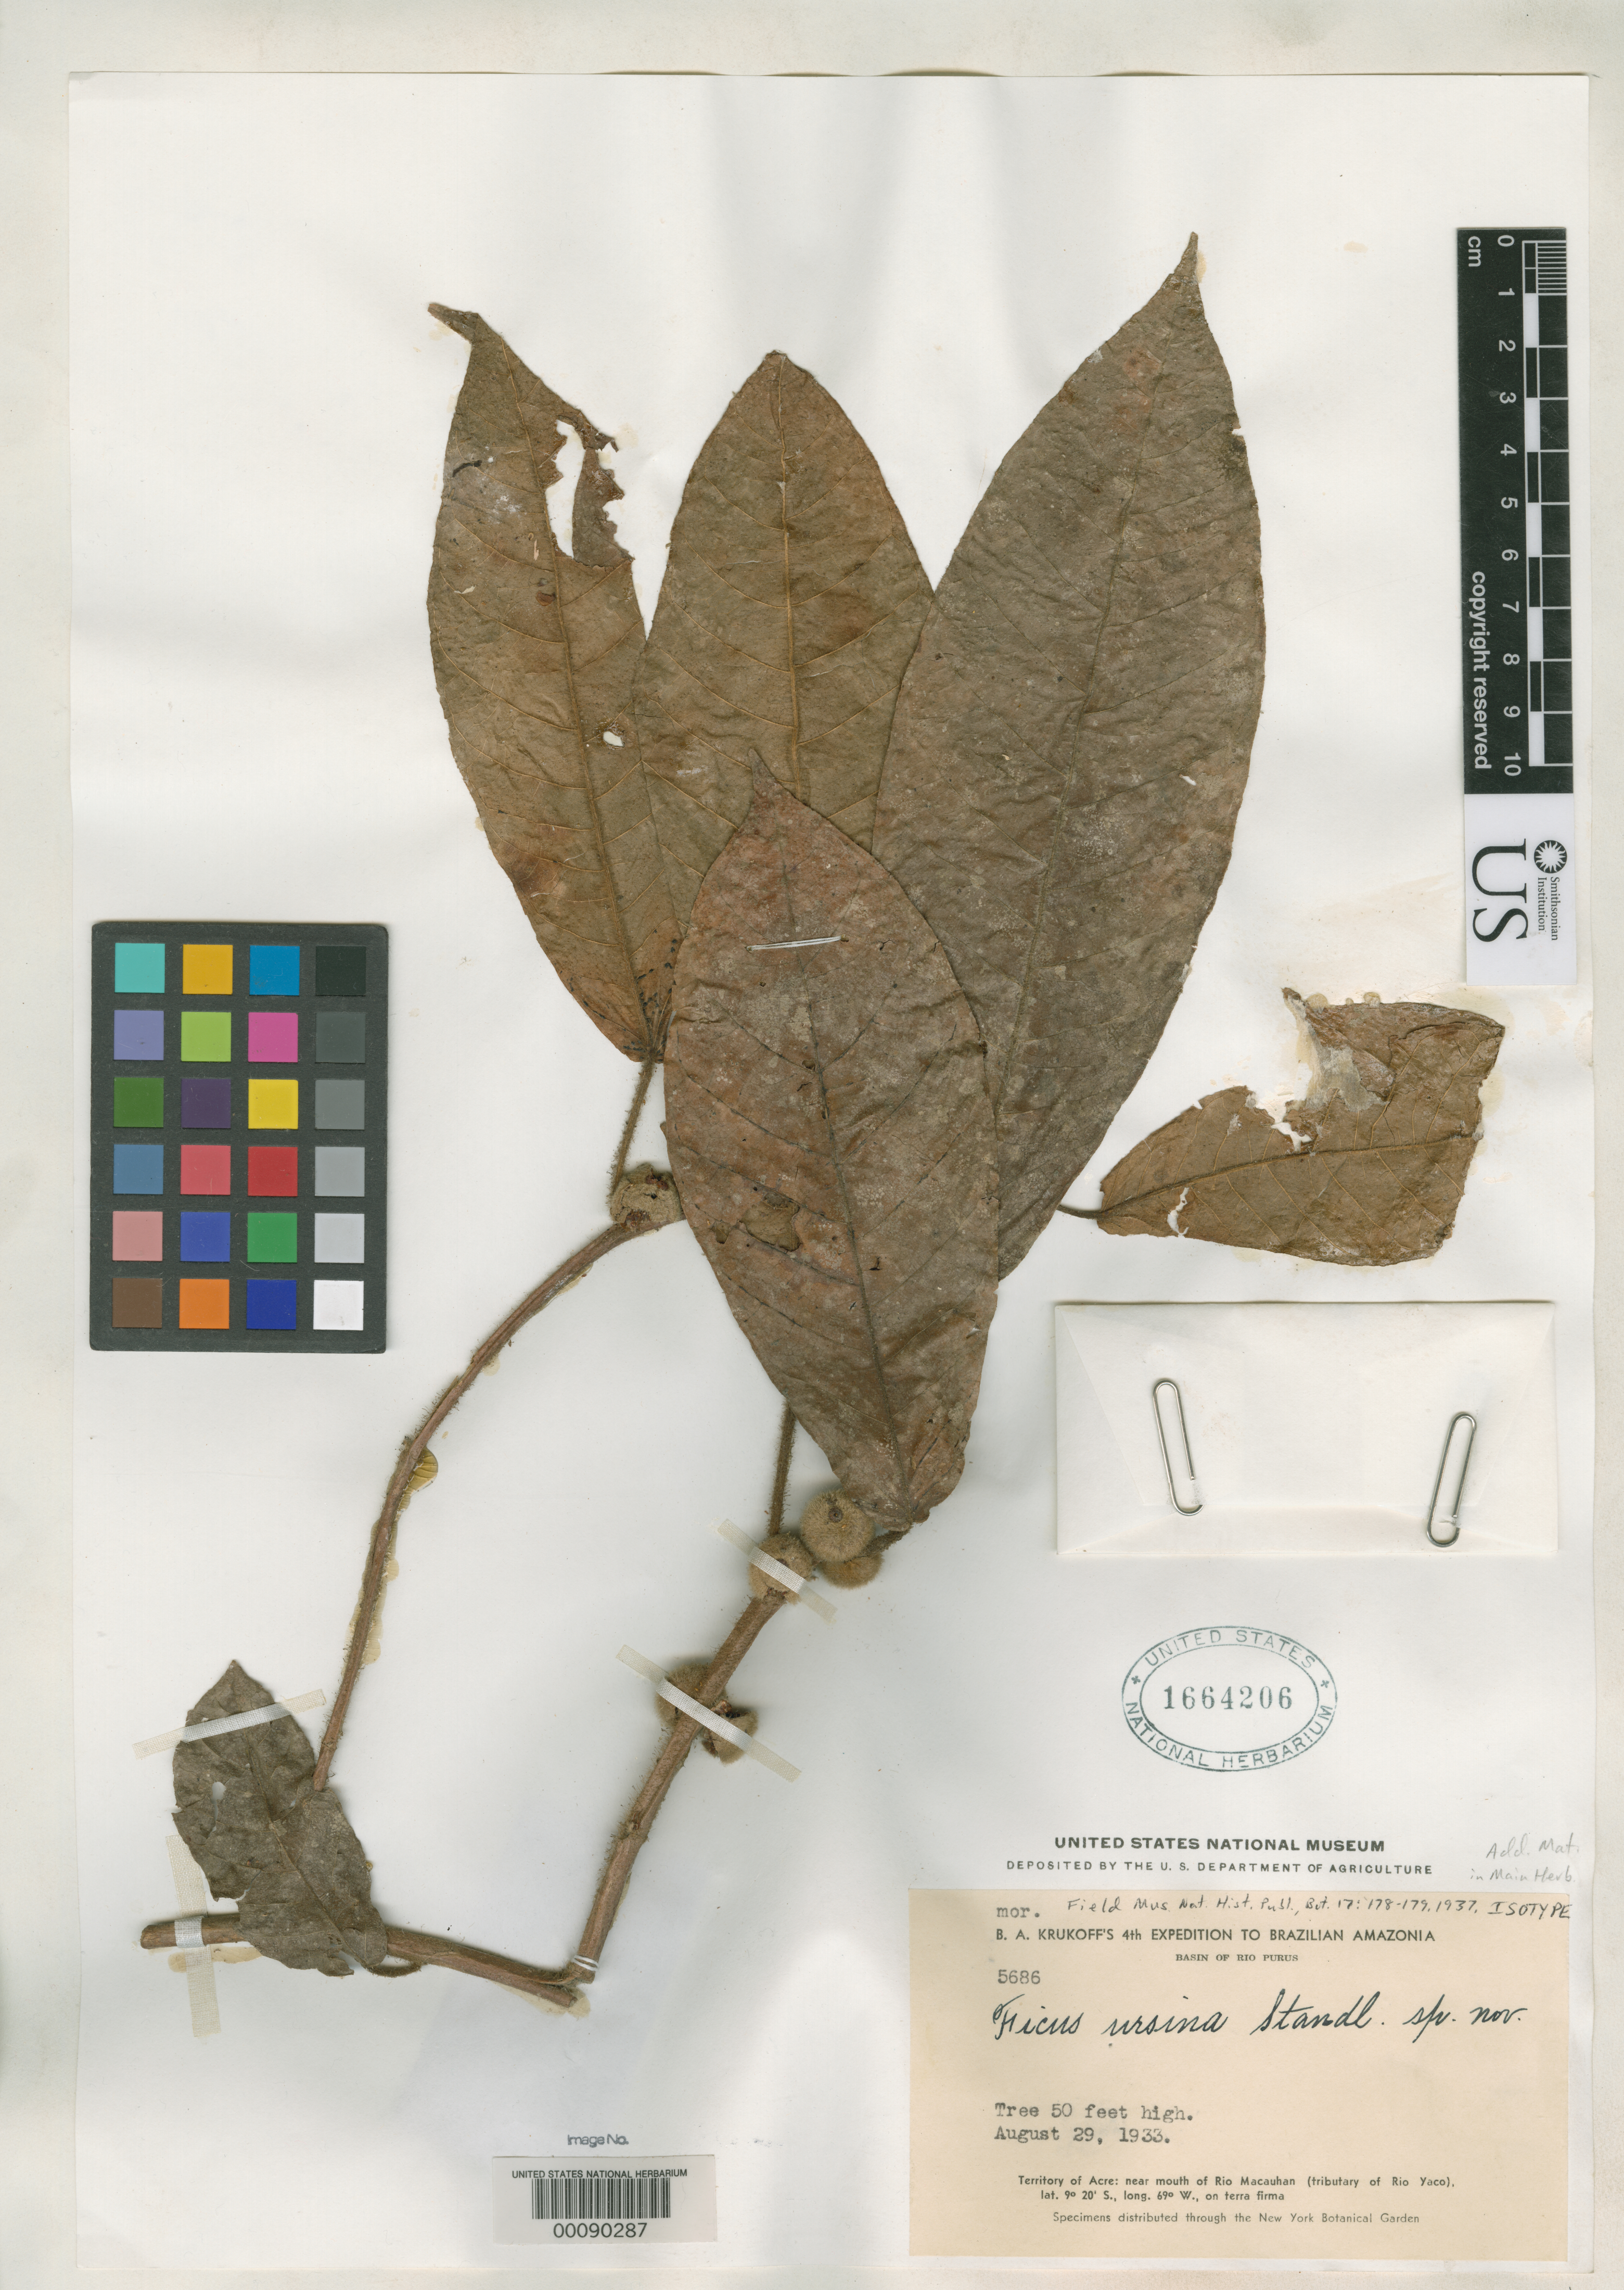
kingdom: Plantae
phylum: Tracheophyta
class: Magnoliopsida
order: Rosales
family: Moraceae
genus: Ficus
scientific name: Ficus ursina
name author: Standl.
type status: Isotype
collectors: B. A. Krukoff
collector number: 5686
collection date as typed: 29 Aug 1933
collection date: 1933-08-29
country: Brazil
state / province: Acre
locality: Near mouth of Rio Macauhan.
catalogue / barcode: US 1664206